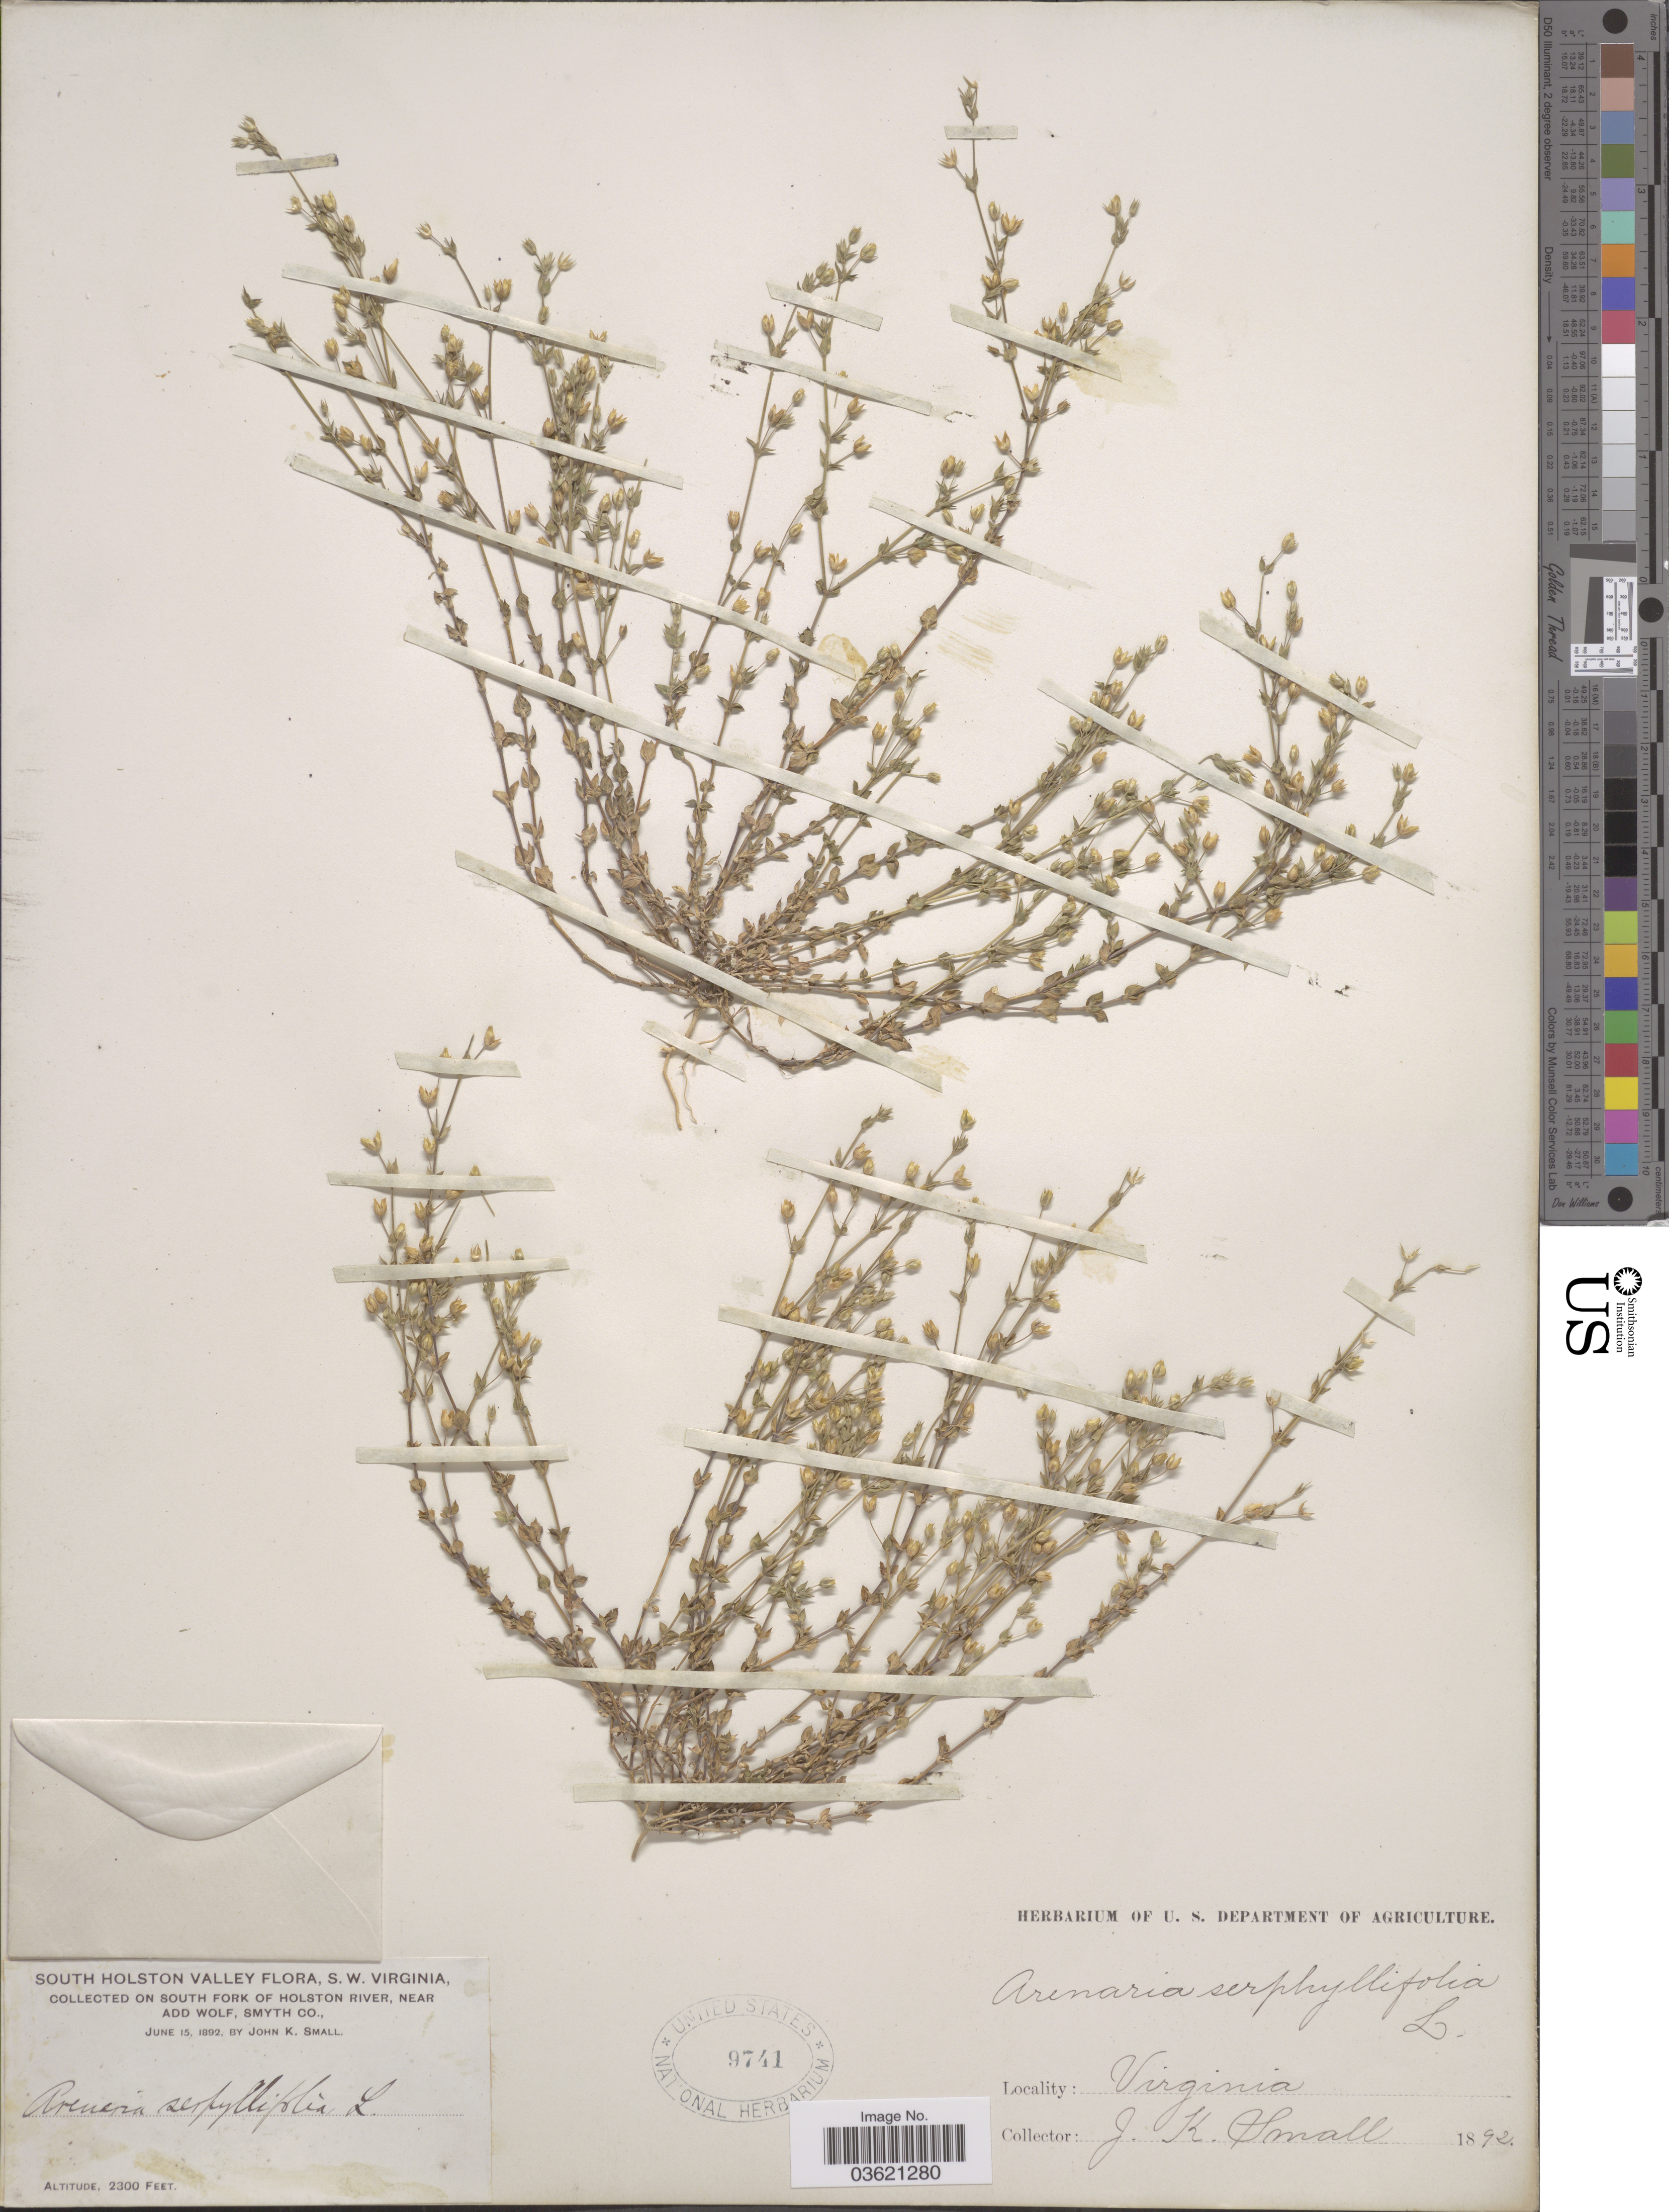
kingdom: Plantae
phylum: Tracheophyta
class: Magnoliopsida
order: Caryophyllales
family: Caryophyllaceae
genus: Arenaria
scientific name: Arenaria serpyllifolia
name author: L.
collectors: J. K. Small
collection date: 1892-06-15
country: United States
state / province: Virginia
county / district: Smyth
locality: South Holston Valley, S.W. Virginia, on South Fork of Holston River, near Add Wolf, Smyth Co.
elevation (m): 701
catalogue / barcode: US 9741